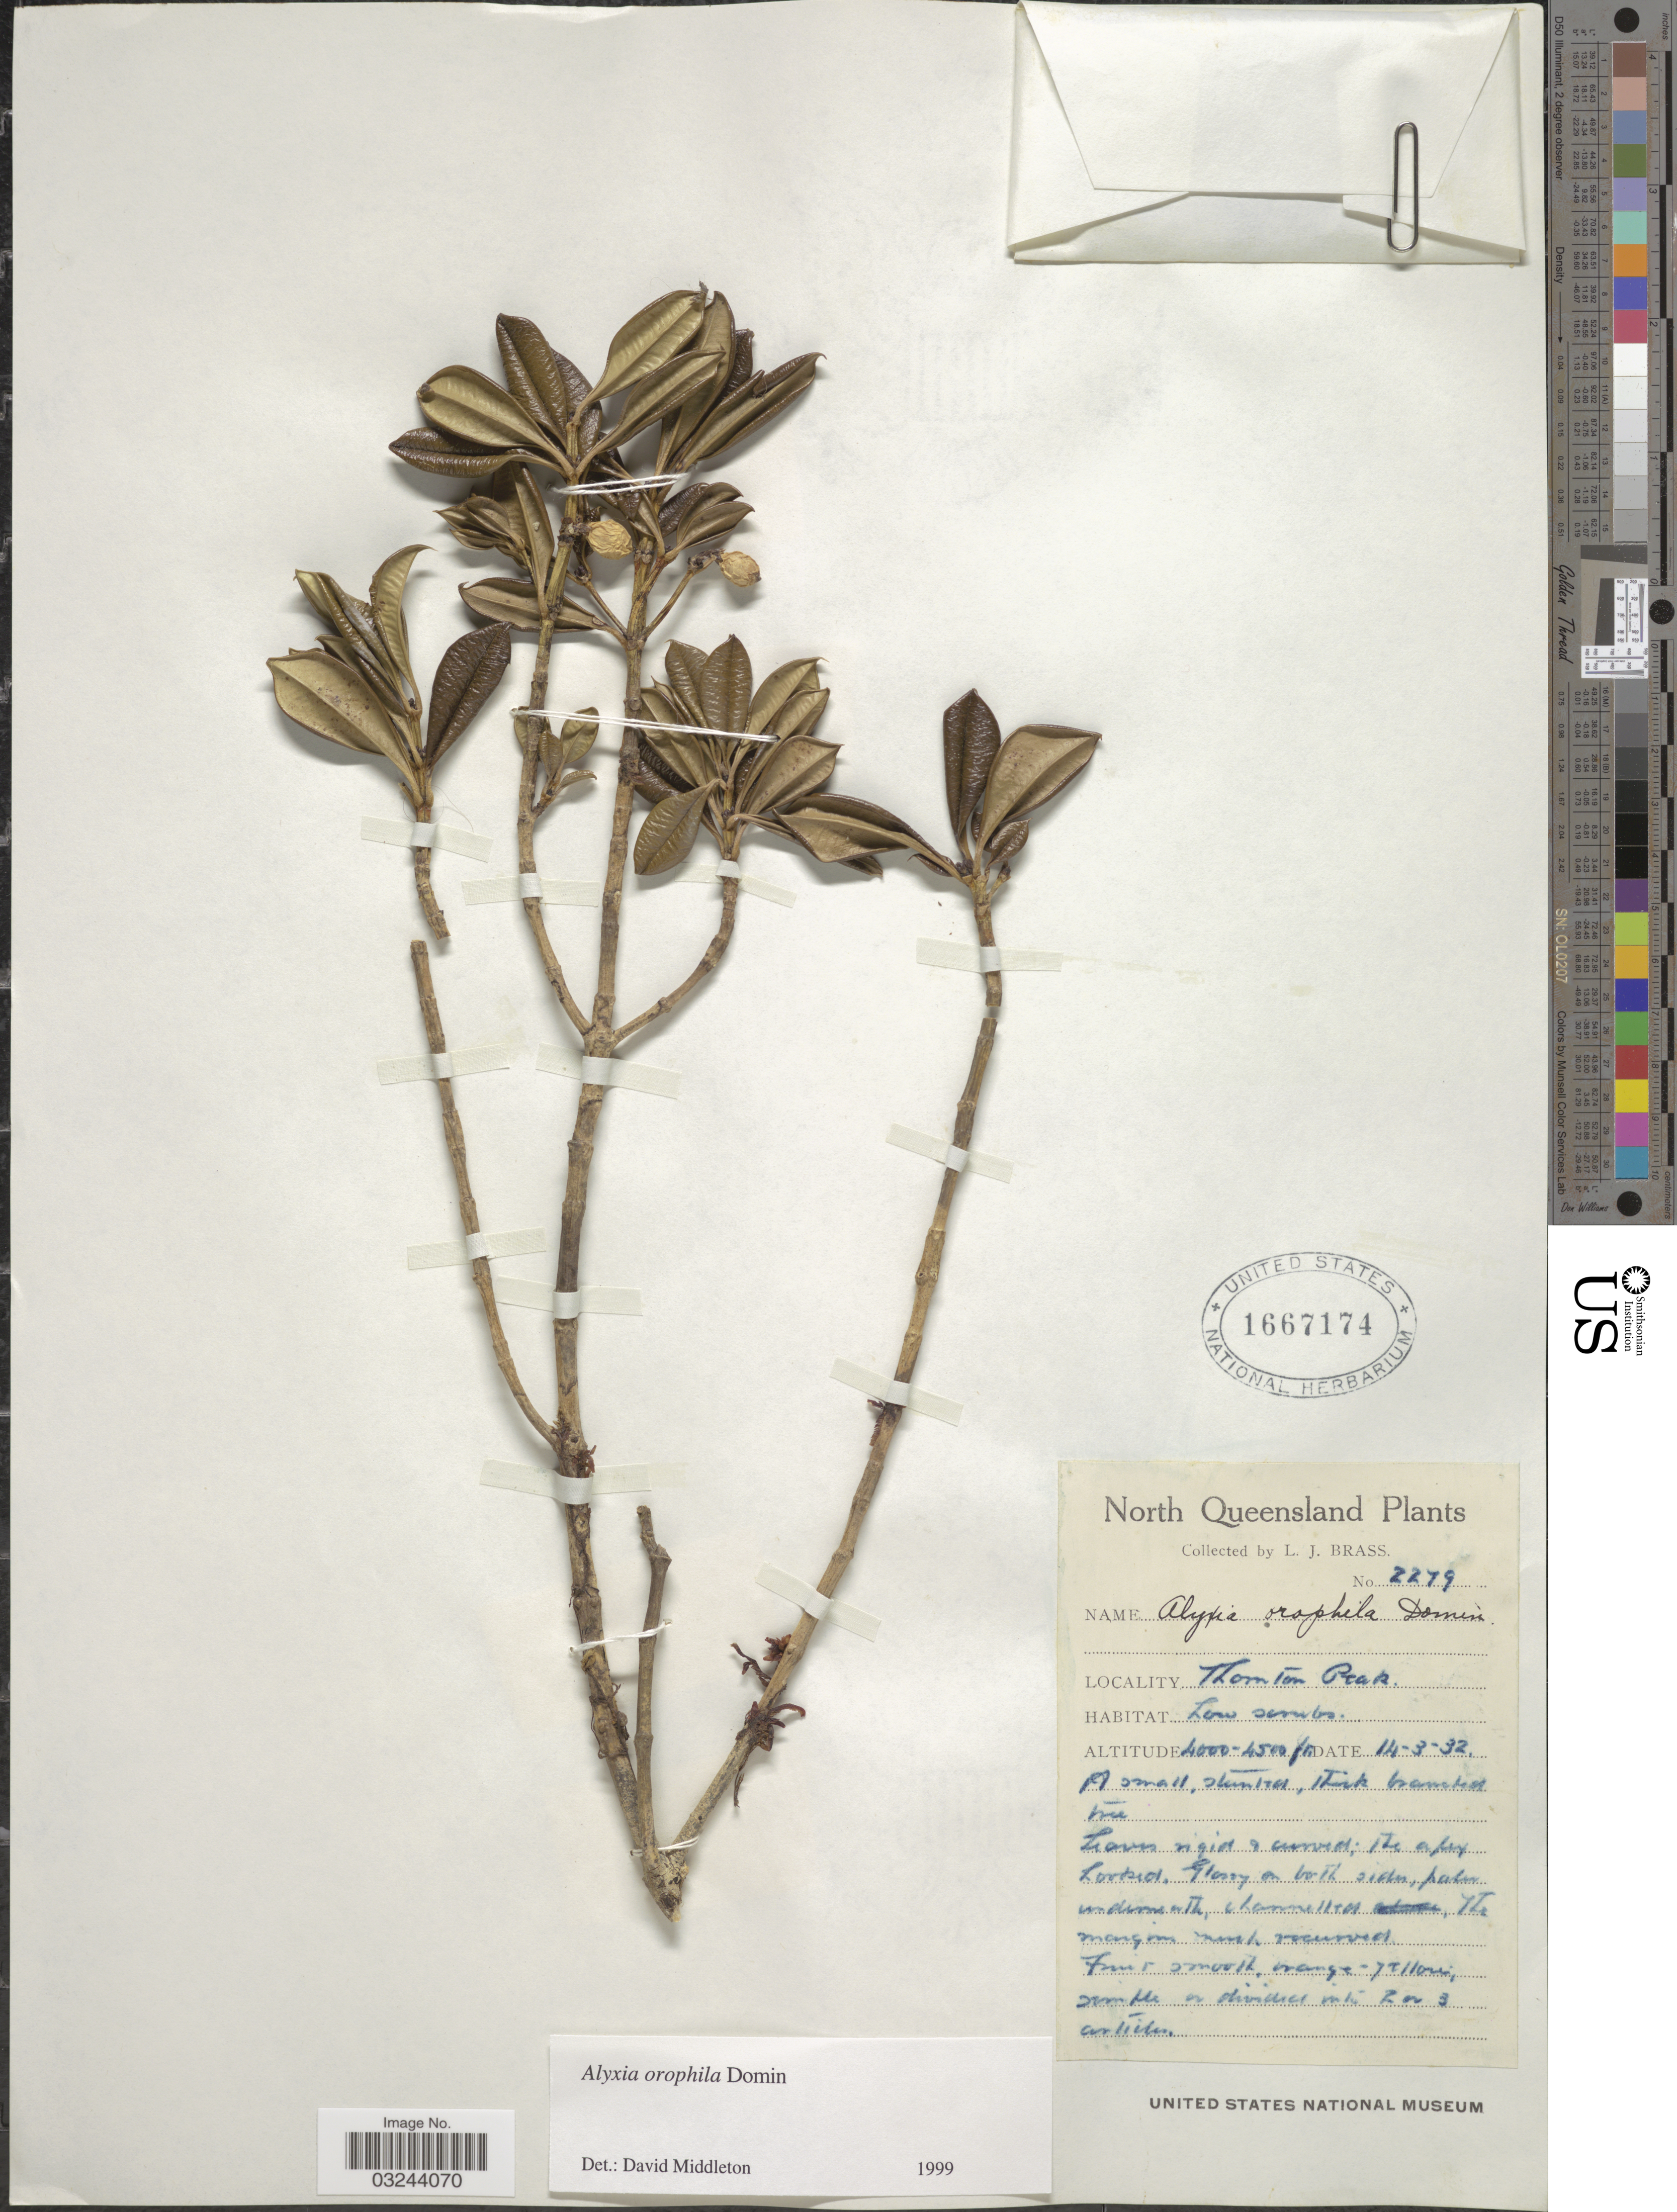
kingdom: Plantae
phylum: Tracheophyta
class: Magnoliopsida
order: Gentianales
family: Apocynaceae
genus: Alyxia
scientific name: Alyxia orophila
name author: Domin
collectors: L. J. Brass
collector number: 2279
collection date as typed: Transcribed d/m/y: 14/3/32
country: Australia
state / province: Queensland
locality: North Queensland, Thomton Peak.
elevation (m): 1219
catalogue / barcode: US 1667174